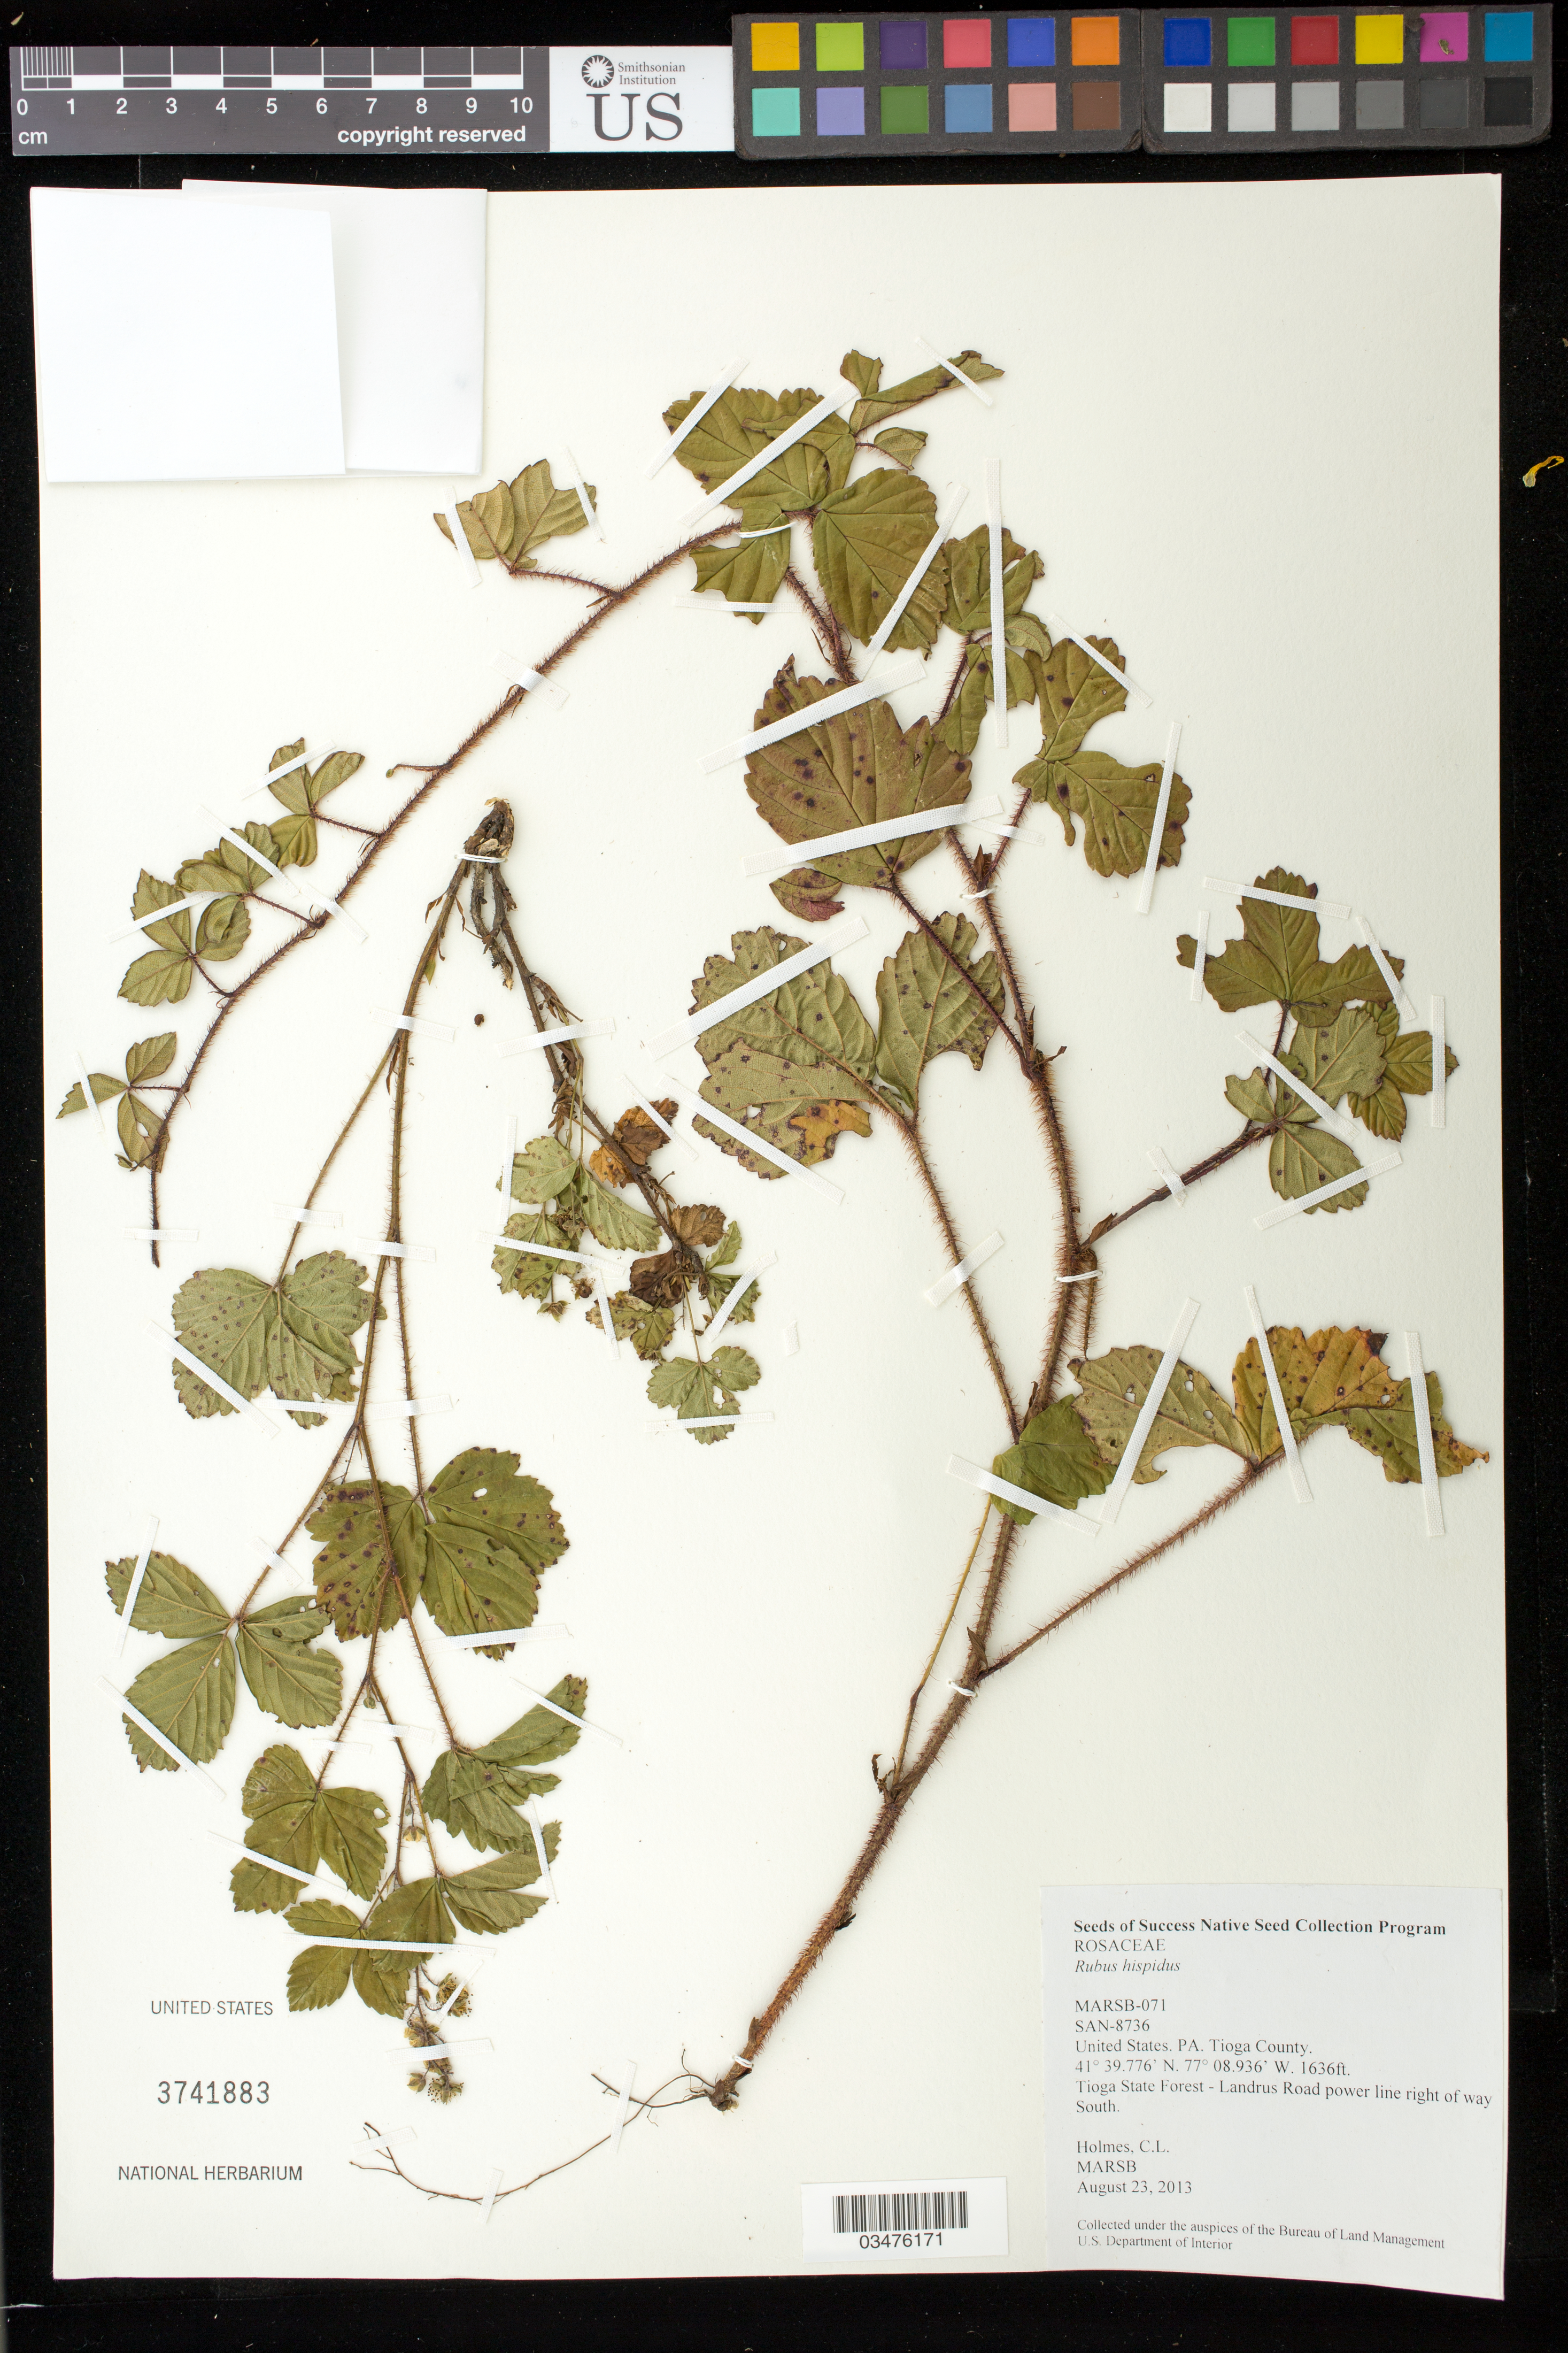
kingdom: Plantae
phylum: Tracheophyta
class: Magnoliopsida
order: Rosales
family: Rosaceae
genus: Rubus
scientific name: Rubus hispidus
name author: L.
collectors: C. Holmes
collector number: MARSB-071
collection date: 2013-08-23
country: United States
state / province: Pennsylvania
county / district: Tioga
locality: Landrus Road power line right of way South, Tioga State Forest.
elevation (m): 499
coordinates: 41 39.776 N, 77 08.936 W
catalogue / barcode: US 3741883